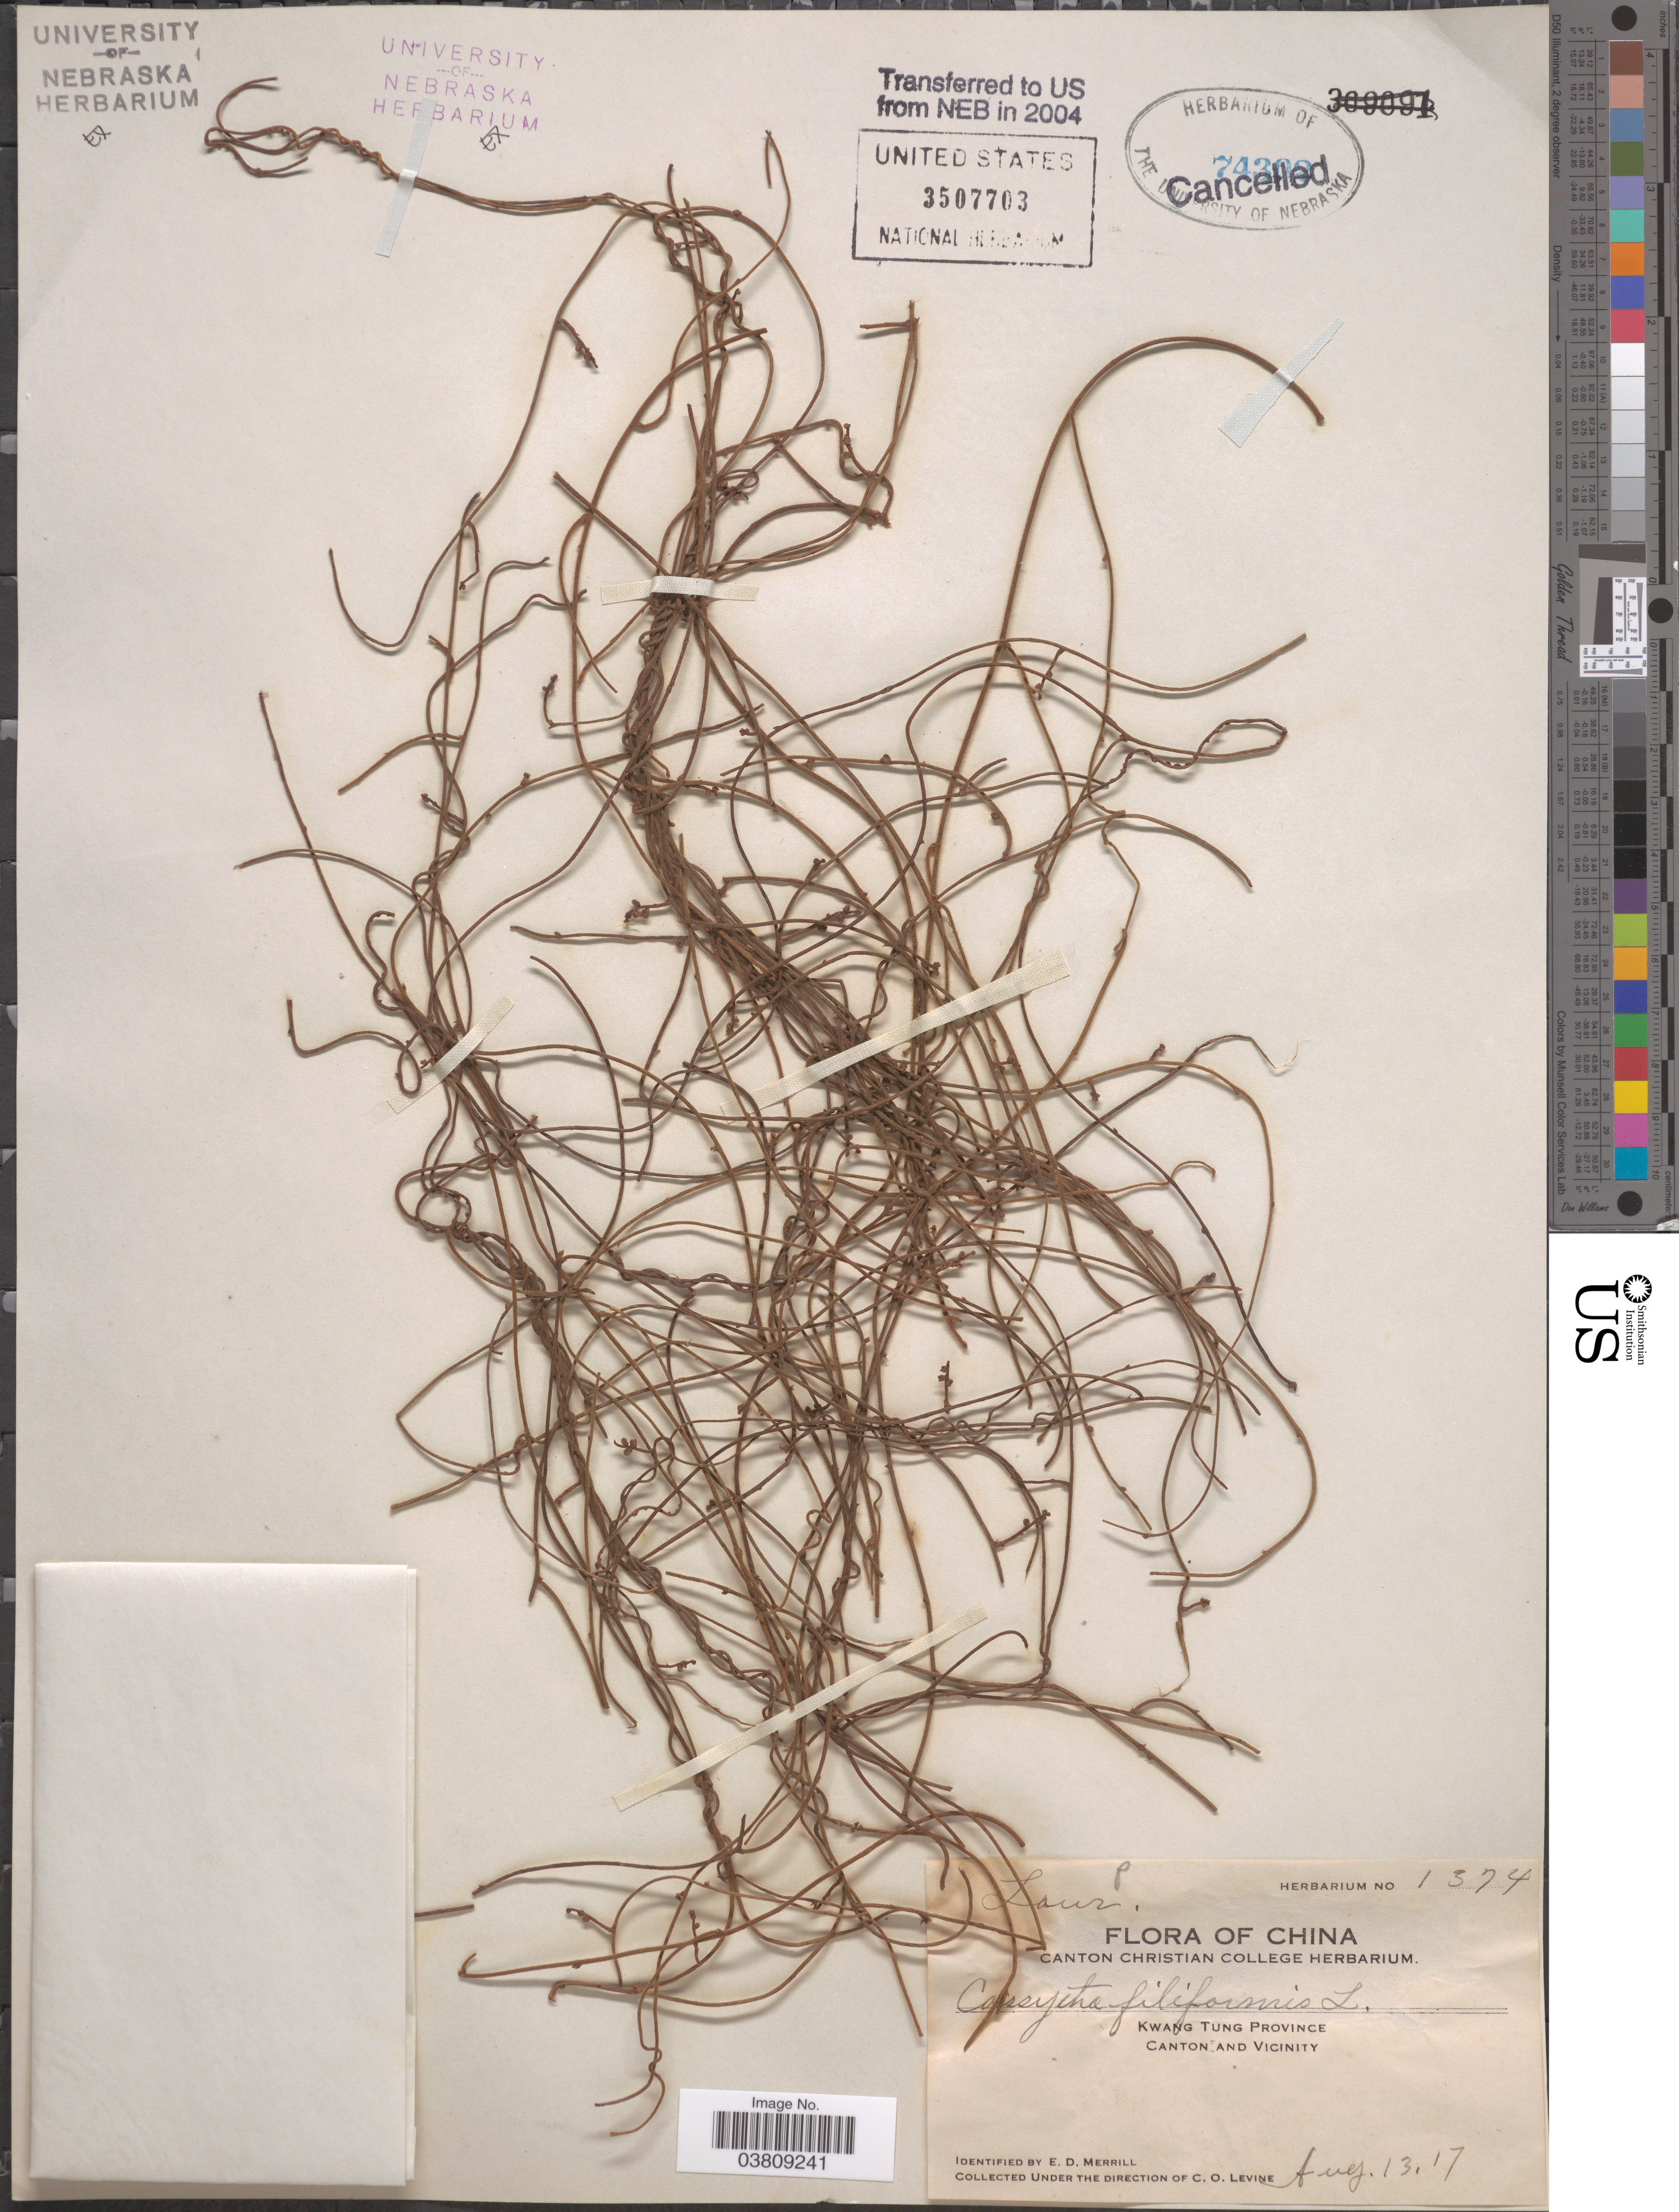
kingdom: Plantae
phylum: Tracheophyta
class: Magnoliopsida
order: Laurales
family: Lauraceae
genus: Cassytha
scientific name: Cassytha filiformis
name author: L.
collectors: C. O. Levine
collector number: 1374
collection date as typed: Transcribed d/m/y: 13/8/17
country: China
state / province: Guangdong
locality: Kwang Tung Province, Canton and Vicinity.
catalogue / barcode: US 3507703